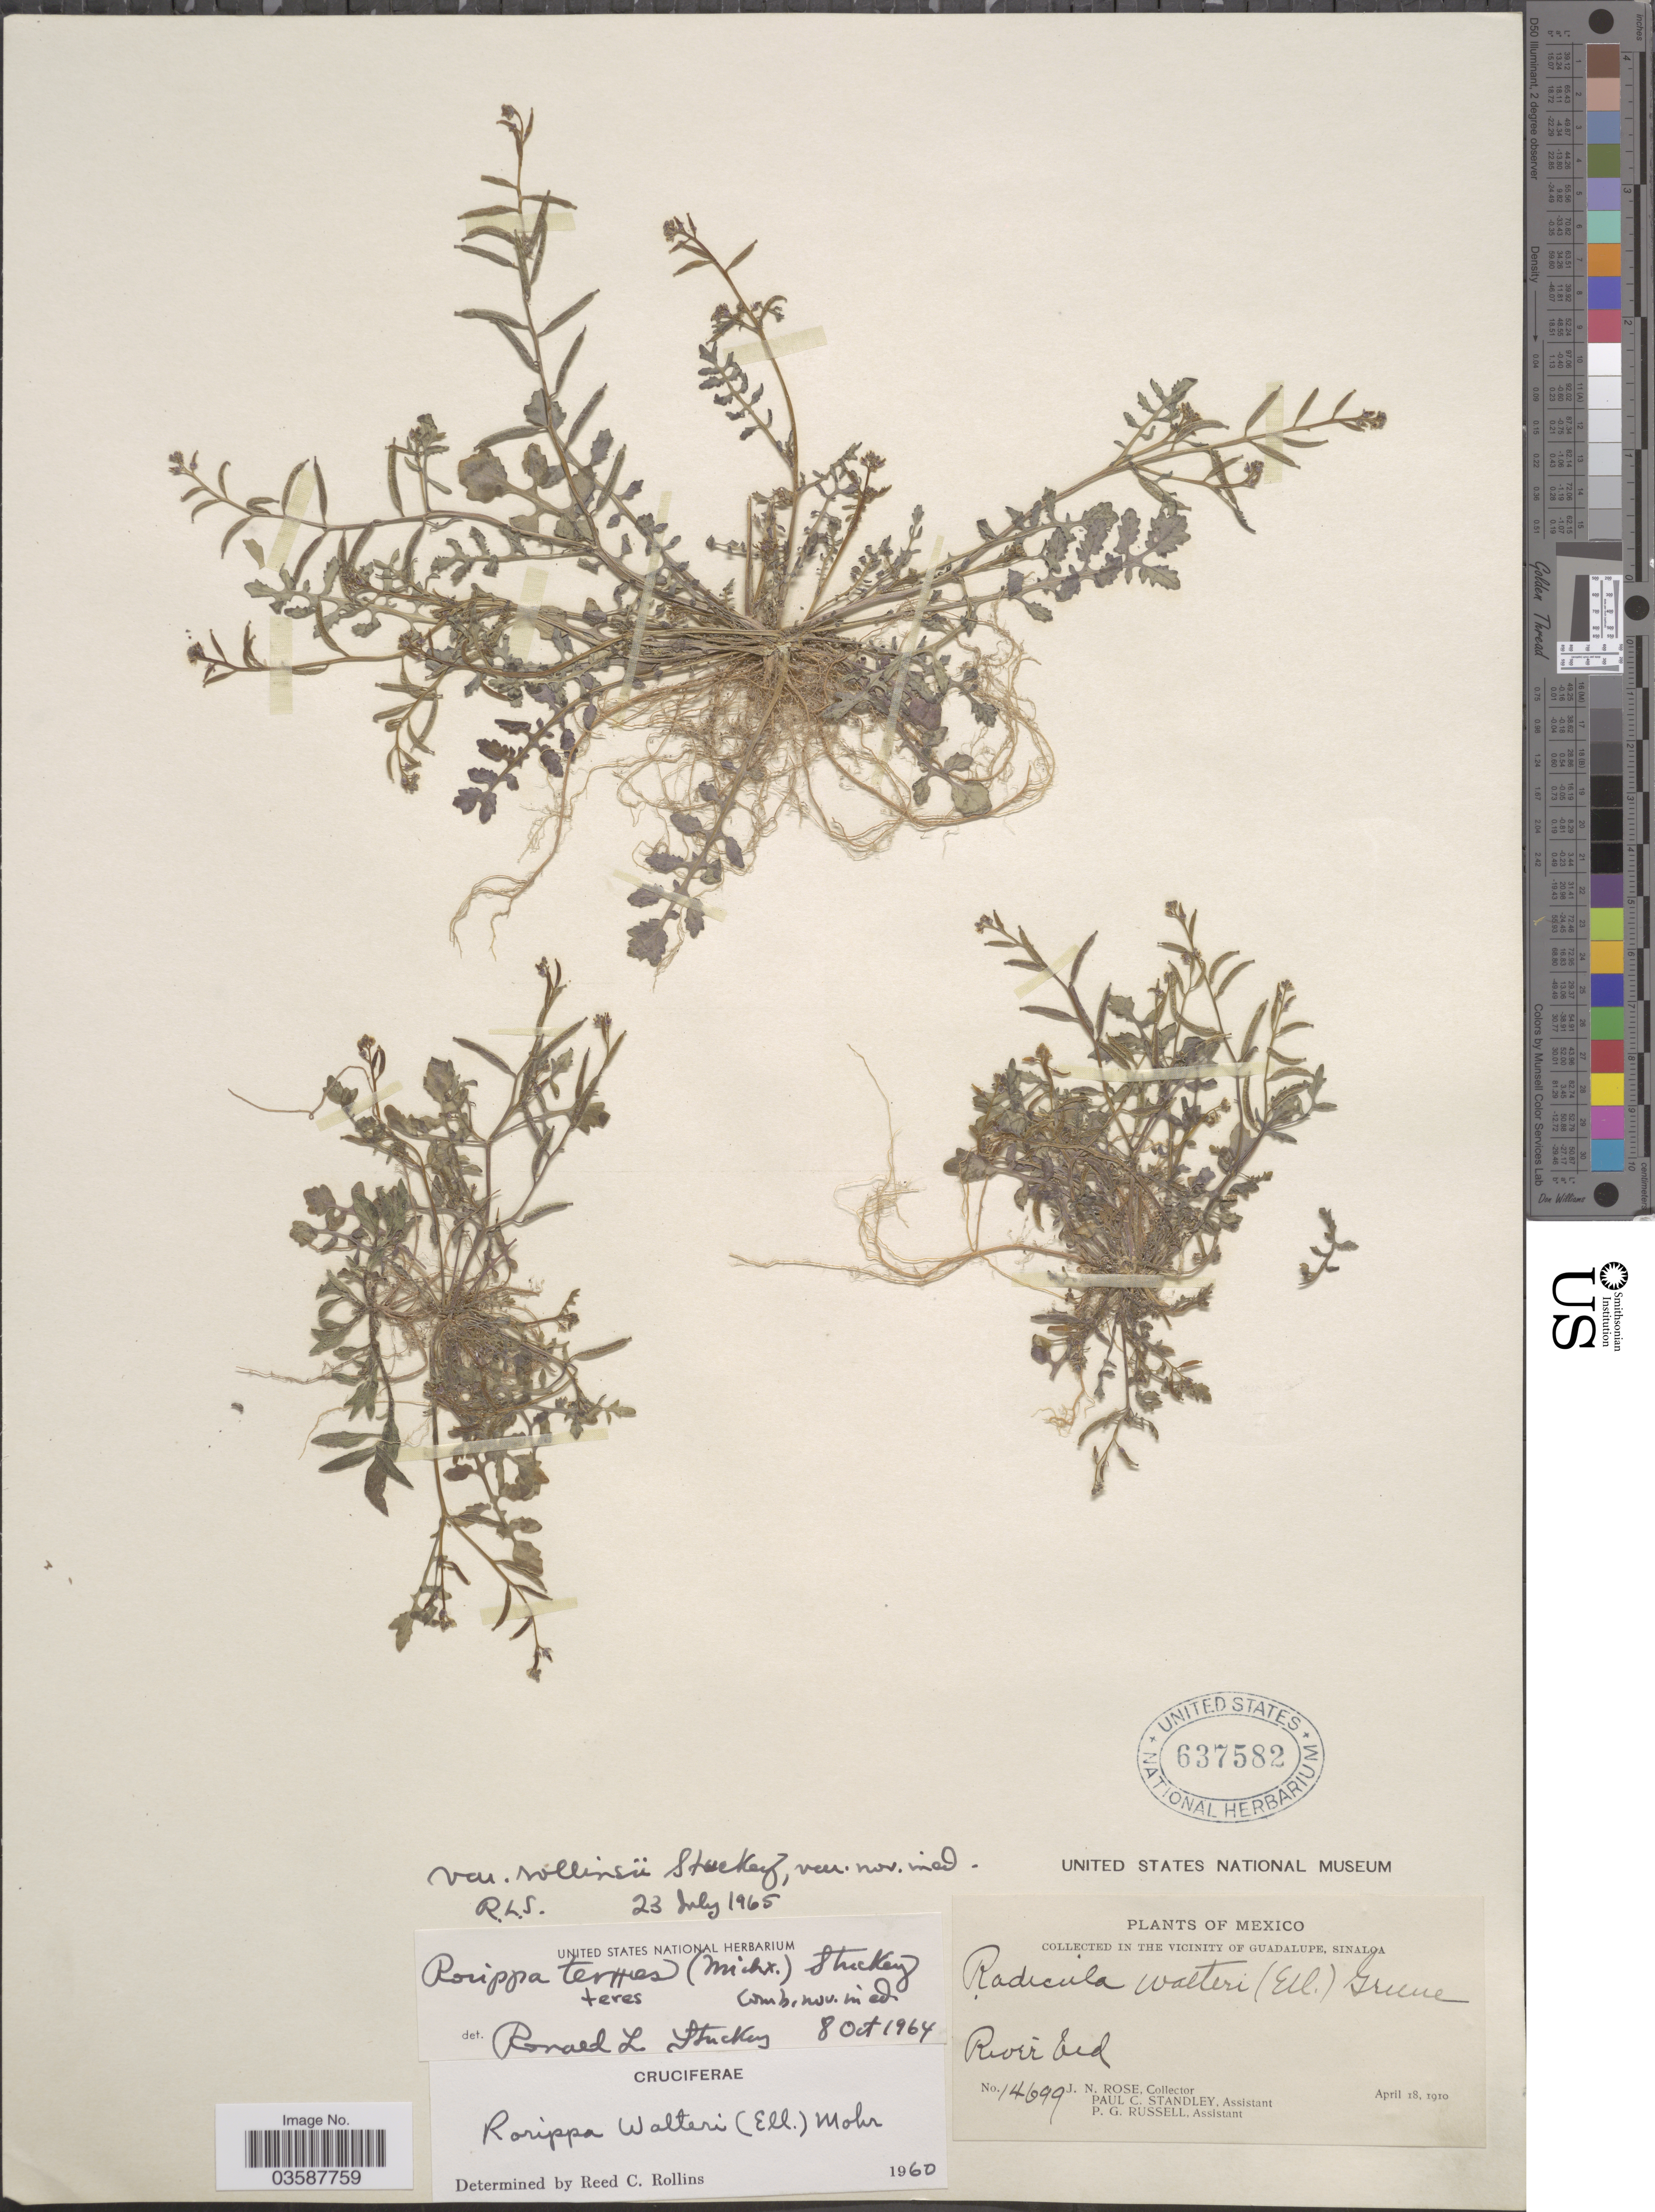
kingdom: Plantae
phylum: Tracheophyta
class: Magnoliopsida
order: Brassicales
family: Brassicaceae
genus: Rorippa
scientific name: Rorippa teres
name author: (Michx.) Stuckey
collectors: J. N. Rose, P. C. Standley & P. G. Russell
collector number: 14699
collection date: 1910-04-18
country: Mexico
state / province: Sinaloa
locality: In the vicinity of Guadalupe. River bed.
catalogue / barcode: US 637582